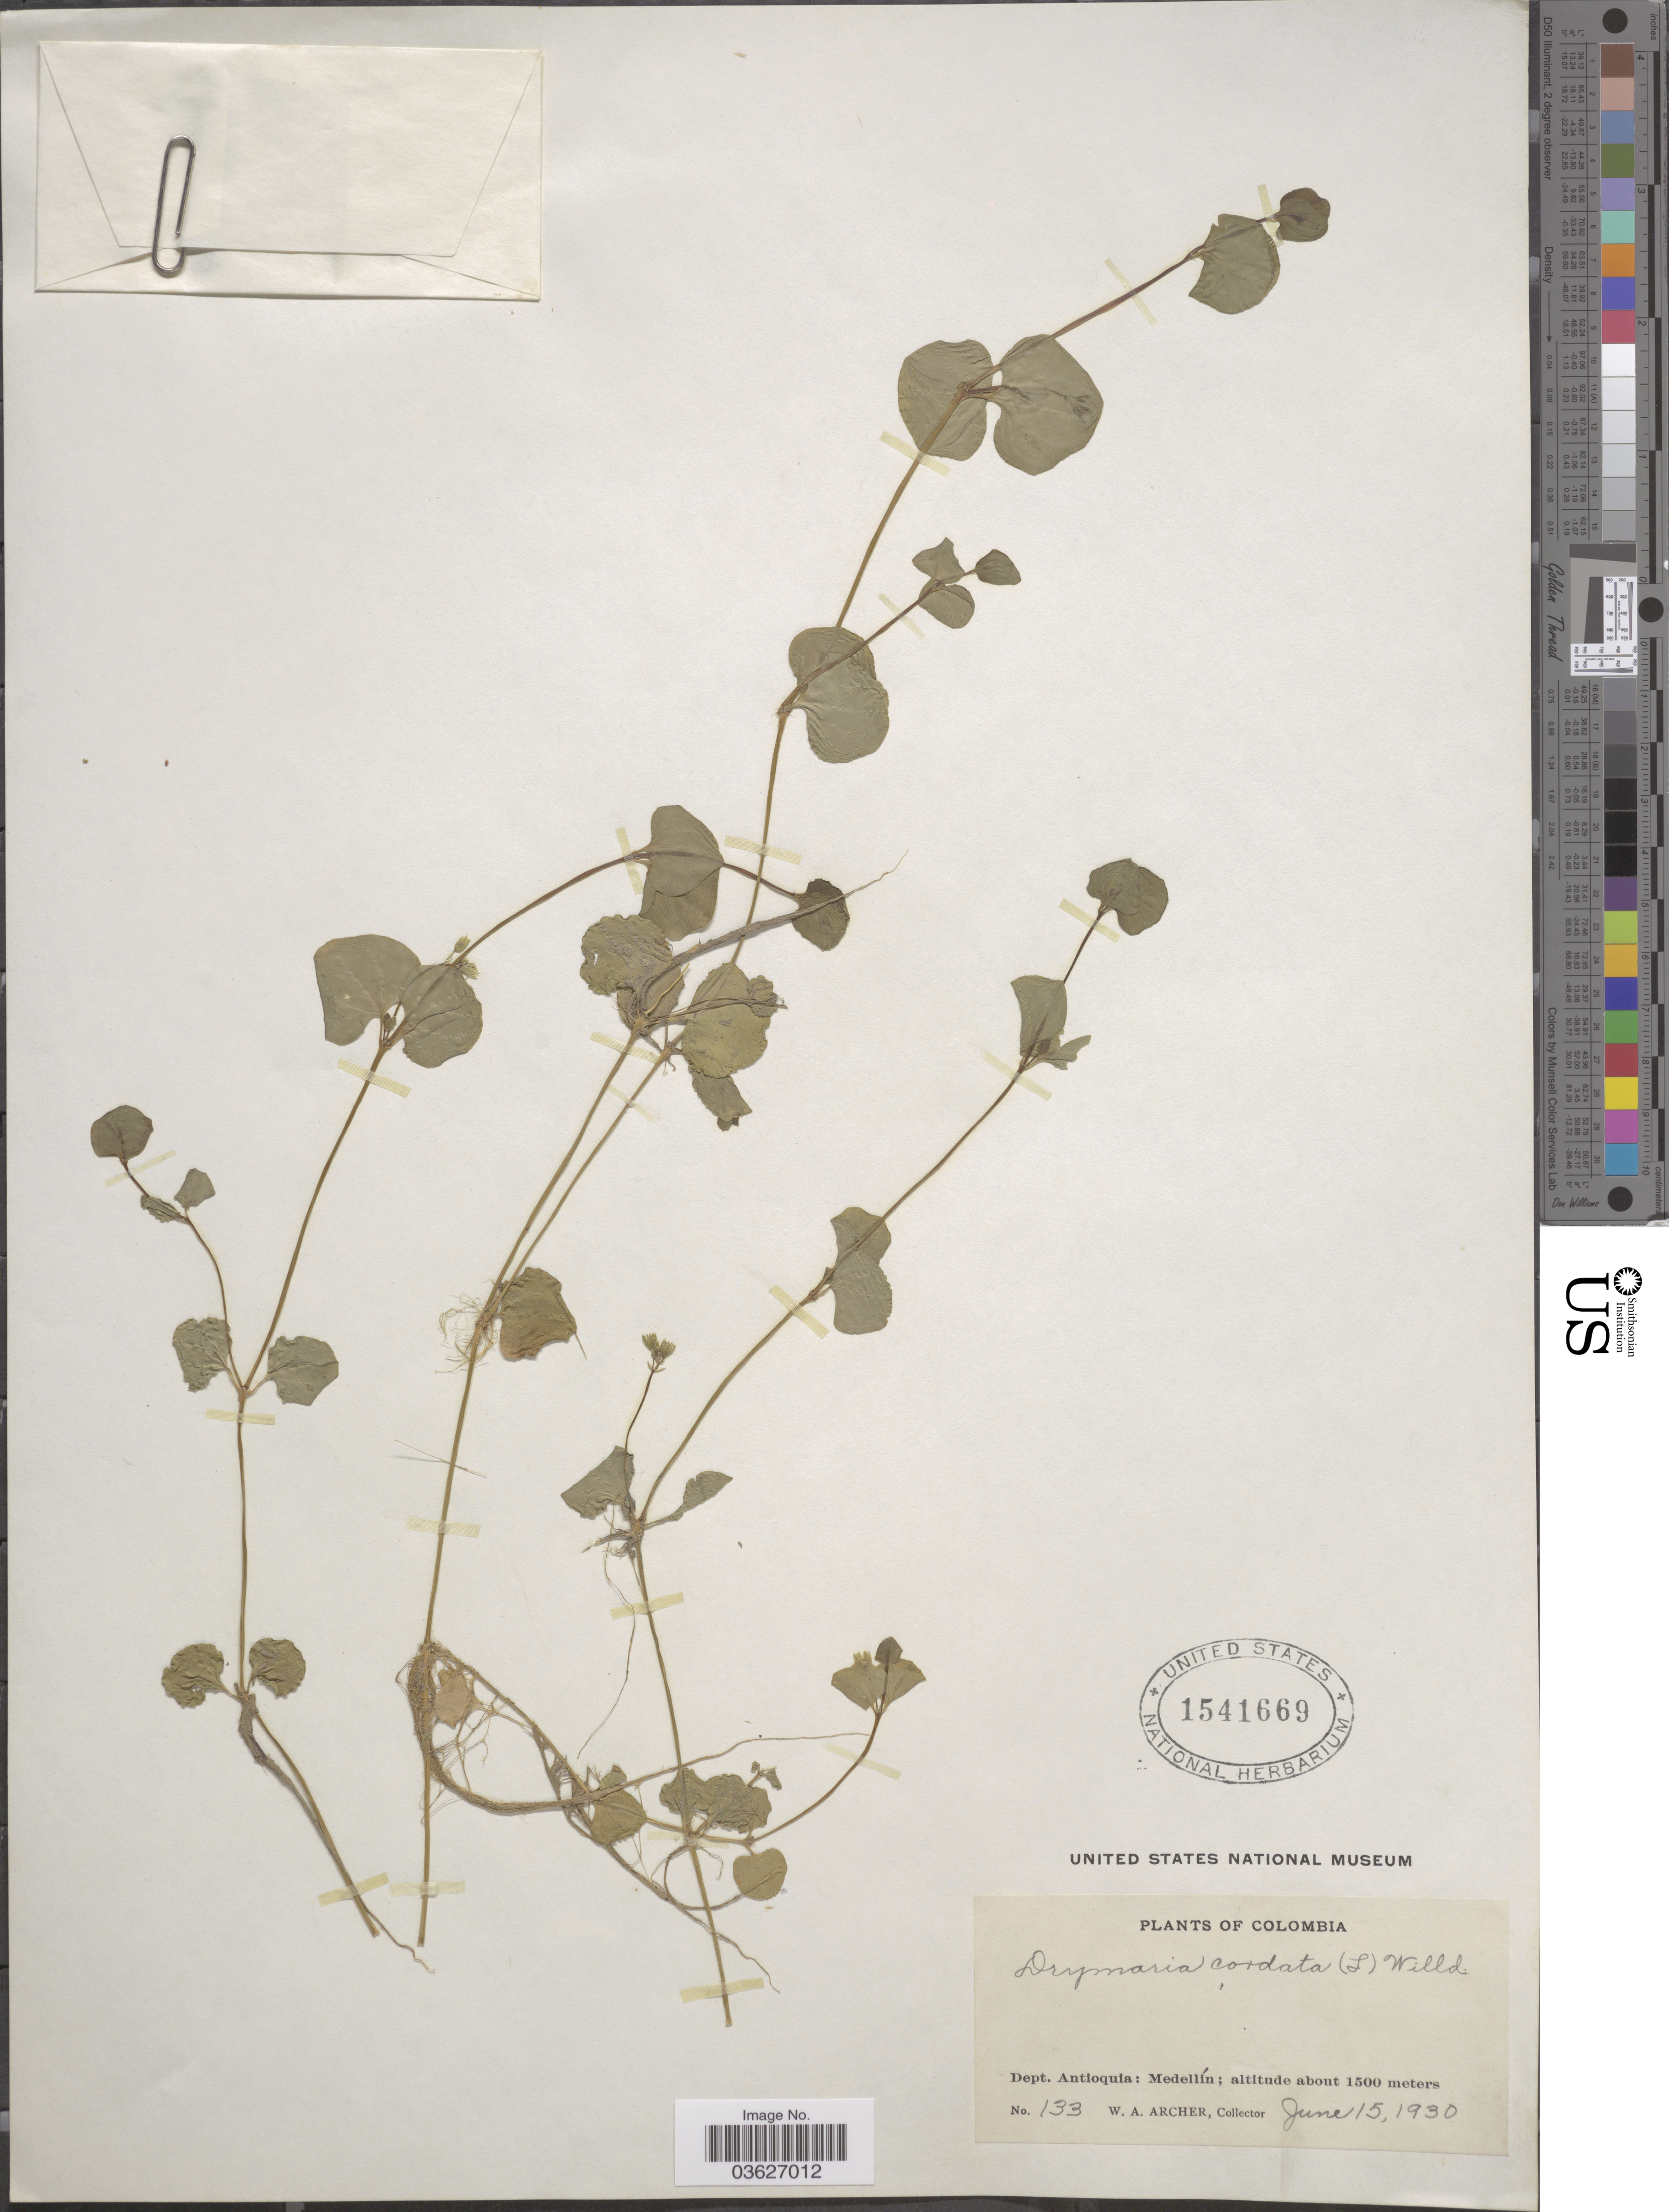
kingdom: Plantae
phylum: Tracheophyta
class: Magnoliopsida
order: Caryophyllales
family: Caryophyllaceae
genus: Drymaria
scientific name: Drymaria cordata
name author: (L.) Willd. ex Schult.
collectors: W. Archer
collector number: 133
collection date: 1930-06-15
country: Colombia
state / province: Antioquia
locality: Dept. Antioquia: Medellín.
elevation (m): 1500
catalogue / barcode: US 1541669